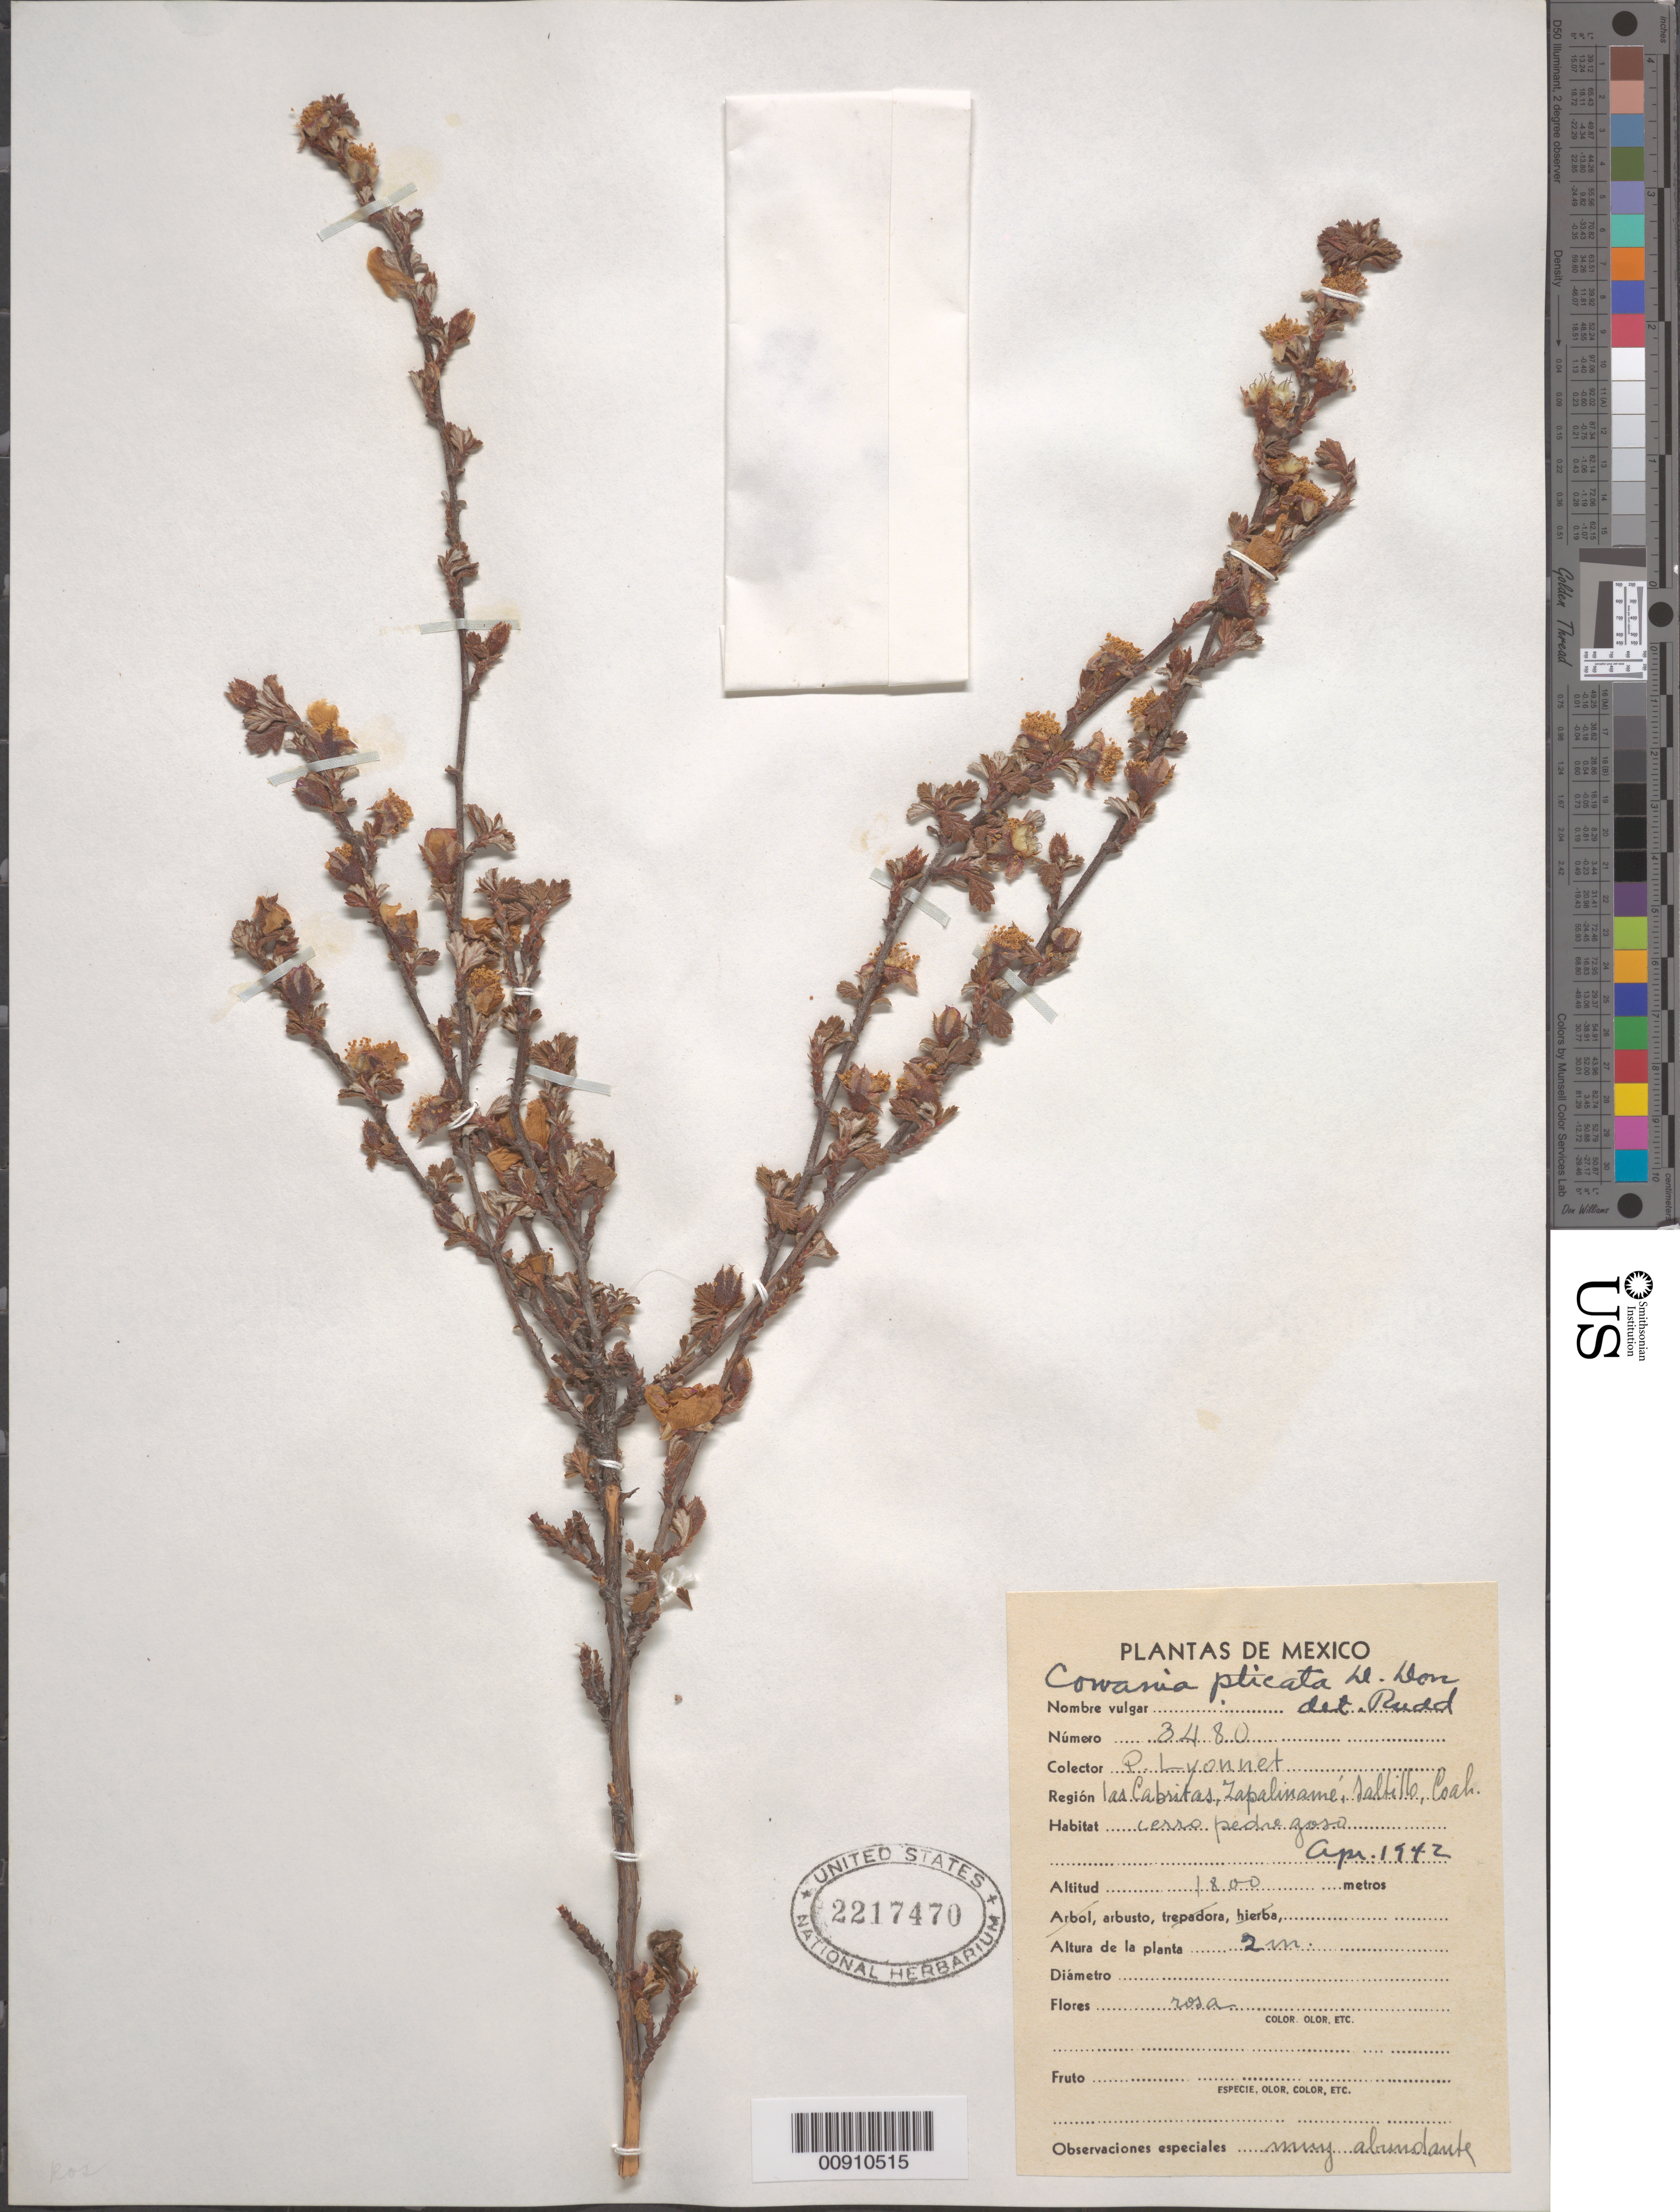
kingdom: Plantae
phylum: Tracheophyta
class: Magnoliopsida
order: Rosales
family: Rosaceae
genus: Purshia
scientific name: Purshia plicata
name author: (D. Don) Henrickson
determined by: Strong, Mark T., (BOT), Smithsonian Institution - National Museum of Natural History (UNITED STATES)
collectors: Bro. E. Lyonnet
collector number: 3480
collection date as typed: Apr 1942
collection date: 1942-04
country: Mexico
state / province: Coahuila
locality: Las Cabritas, Zapalinamé, Saltillo, Coahuila.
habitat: Cerro pedregoso.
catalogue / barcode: US 2217470